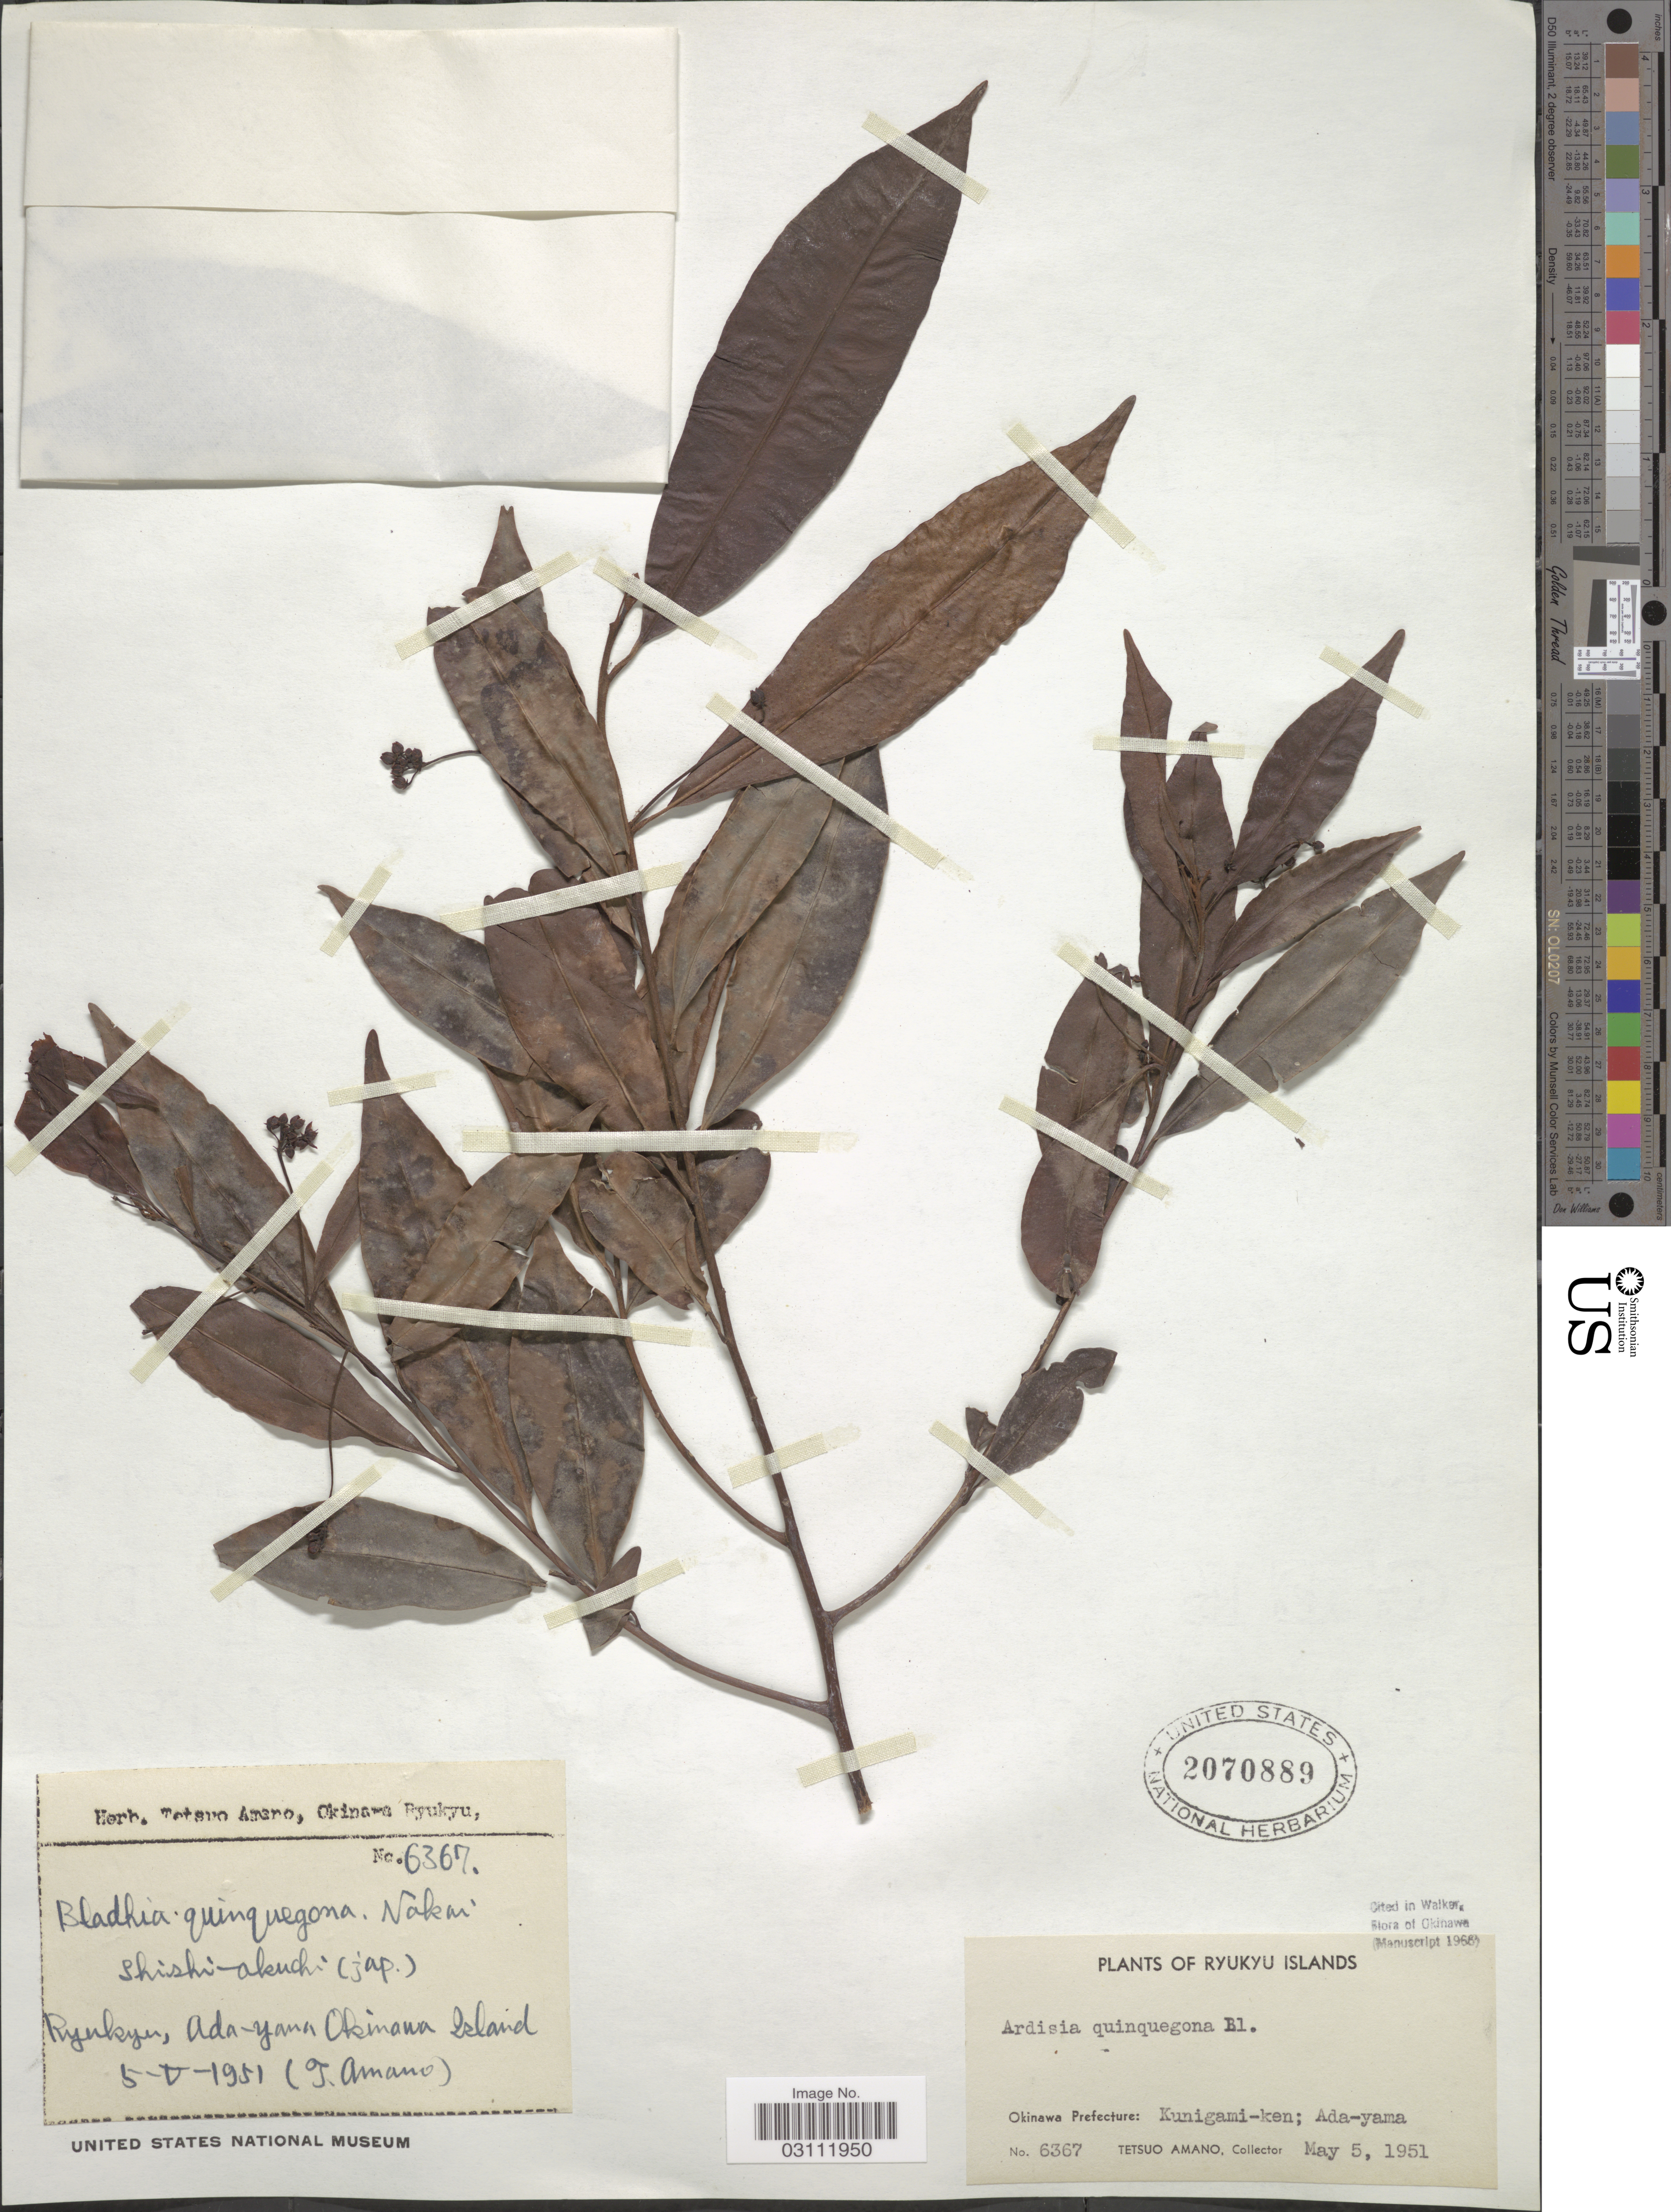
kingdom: Plantae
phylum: Tracheophyta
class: Magnoliopsida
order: Ericales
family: Primulaceae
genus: Ardisia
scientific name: Ardisia quinquegona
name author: Blume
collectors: T. Amano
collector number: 6367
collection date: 1951-05-05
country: Japan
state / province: Okinawa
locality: Ryukyu Islands. Okinawa Prefecture: Kunigama-ken; Ada-yama.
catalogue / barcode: US 2070889